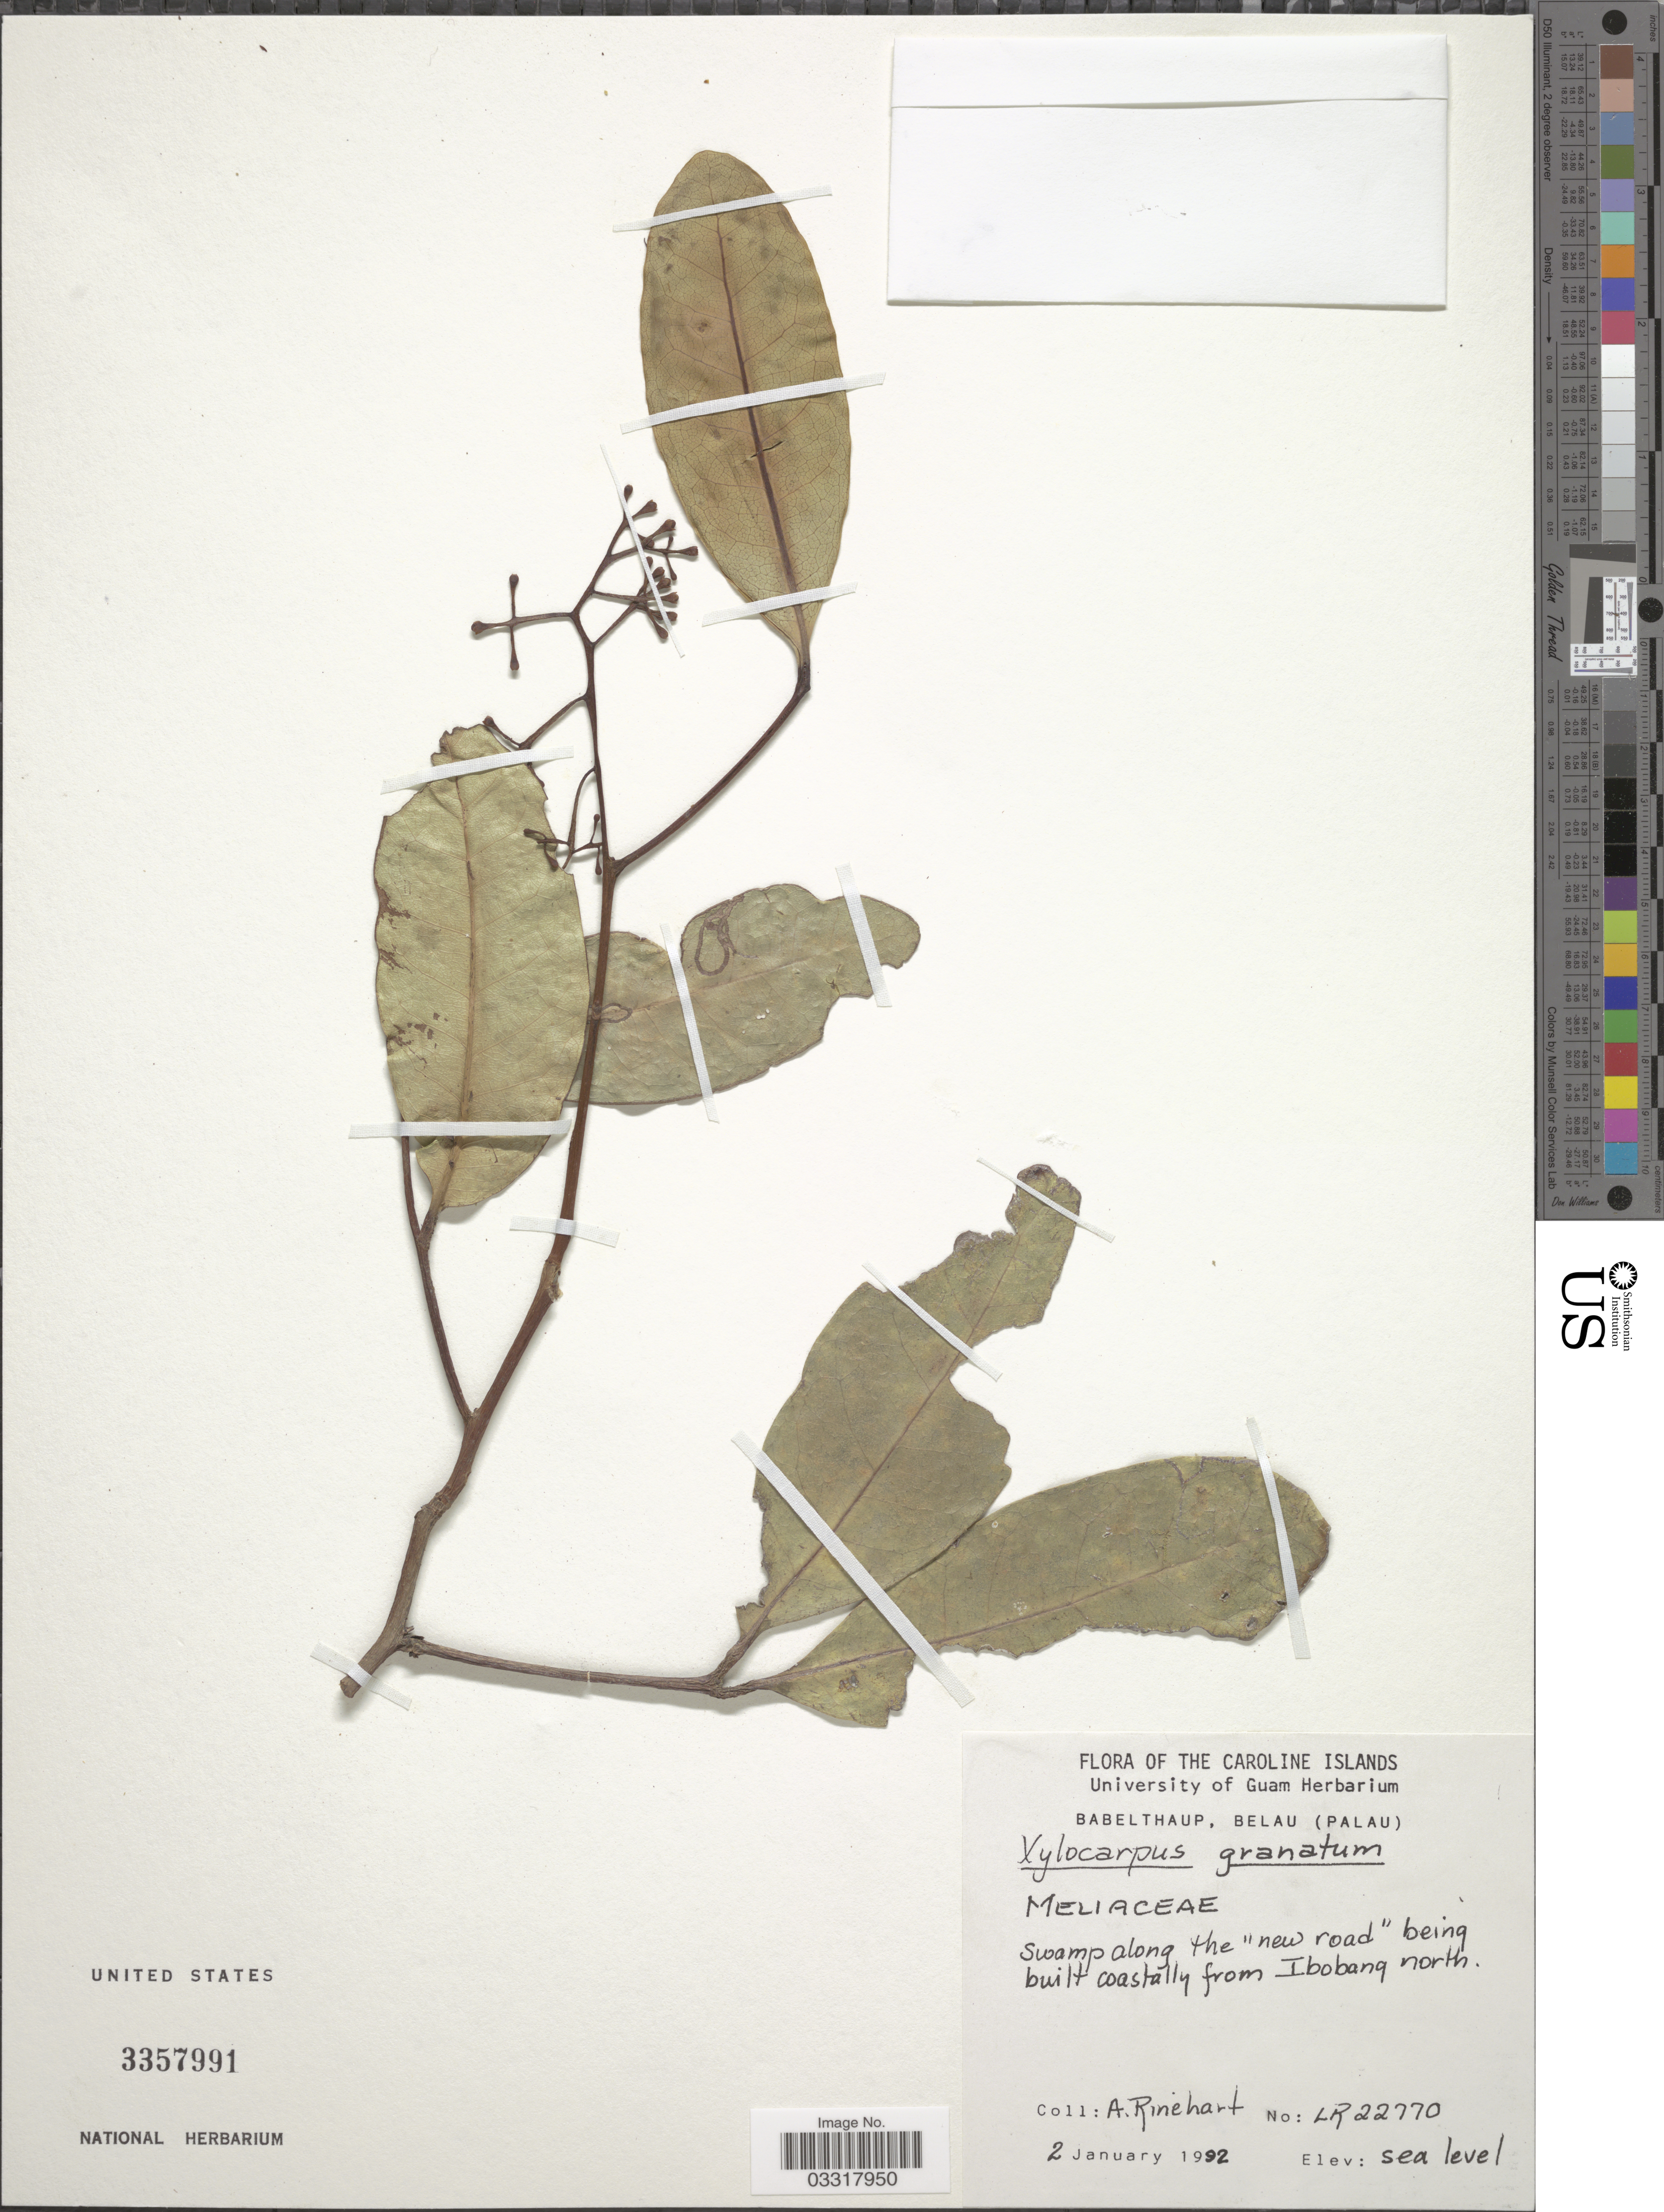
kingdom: Plantae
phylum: Tracheophyta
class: Magnoliopsida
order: Sapindales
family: Meliaceae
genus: Xylocarpus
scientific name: Xylocarpus granatum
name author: J. Koenig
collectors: A. Rinehart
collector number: LR22770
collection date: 1992-01-02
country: Palau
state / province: Belau Outliers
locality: Caroline Islands. Babelthaup, Belau (Palau). Swamp along the "new road" being built coastally from Ibobang north.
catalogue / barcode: US 3357991